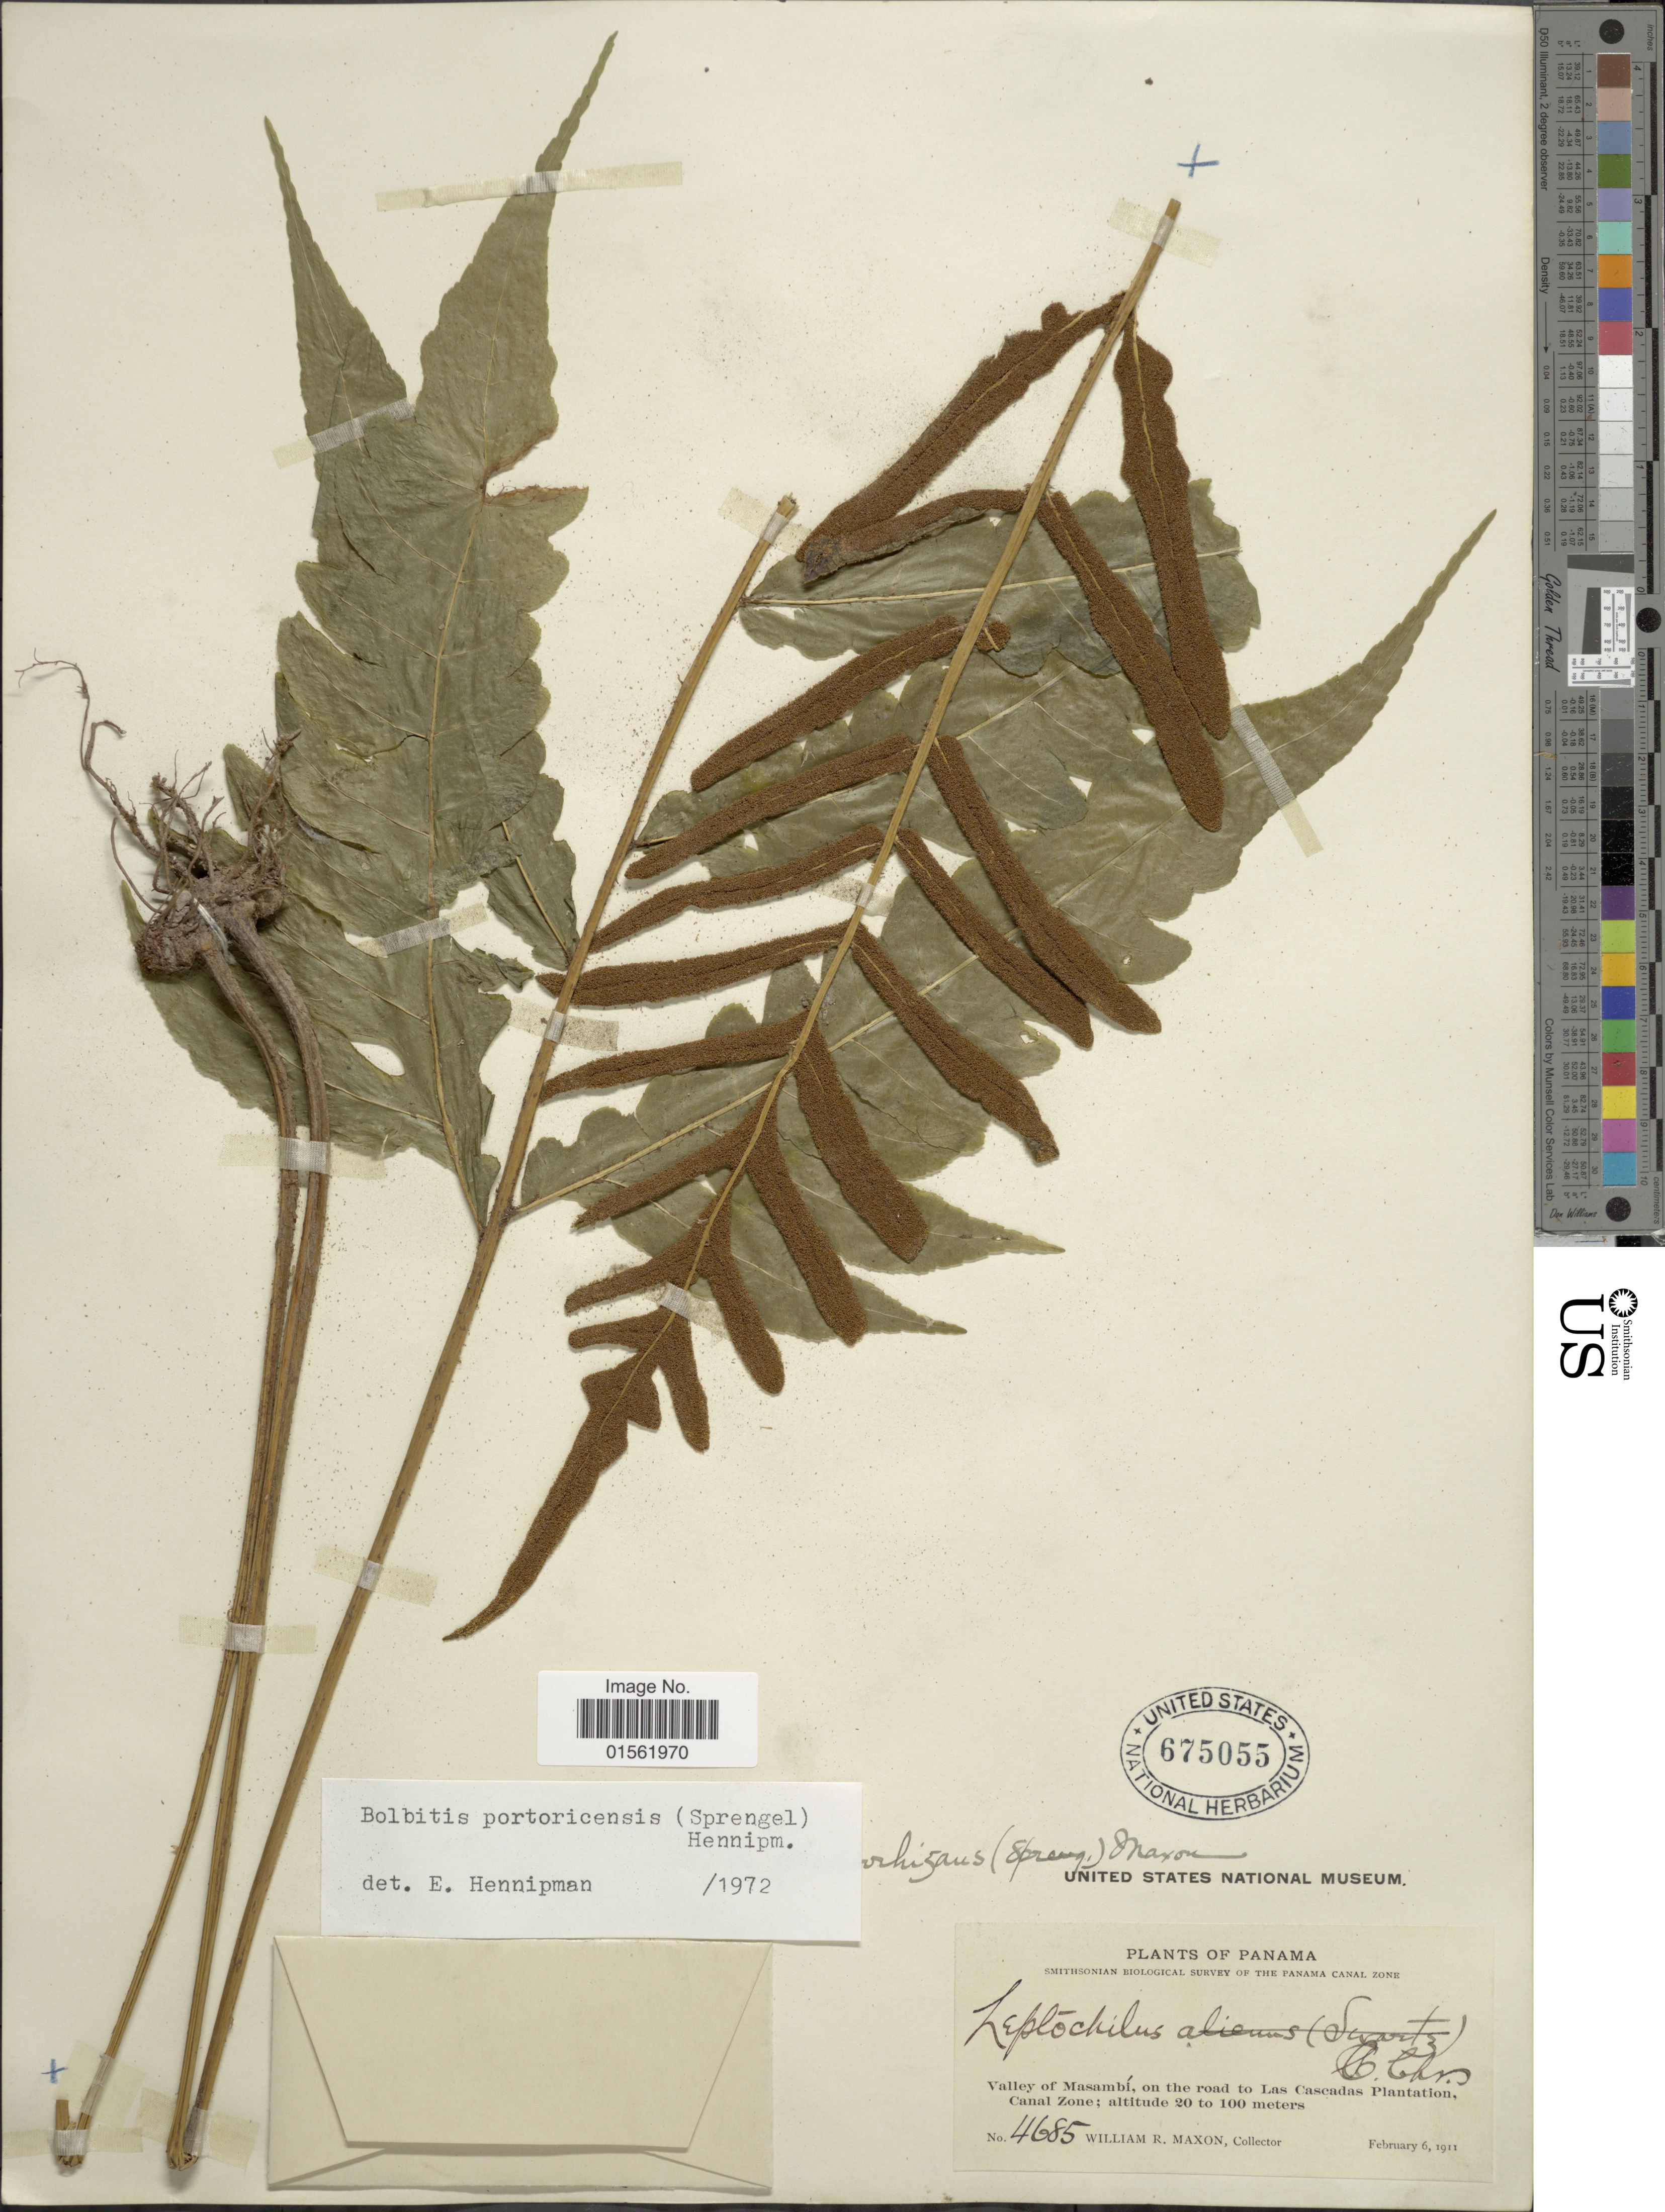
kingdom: Plantae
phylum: Tracheophyta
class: Polypodiopsida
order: Polypodiales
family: Dryopteridaceae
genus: Bolbitis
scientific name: Bolbitis portoricensis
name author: (Spreng.) Hennipman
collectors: W. R. Maxon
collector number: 4685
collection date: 1911-02-06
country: Panama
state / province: Colón / Panamá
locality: Panama Canal Zone. Valley of Masambí, on the road to Las Cascadas Plantation, Canal Zone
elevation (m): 20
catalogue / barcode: US 675055